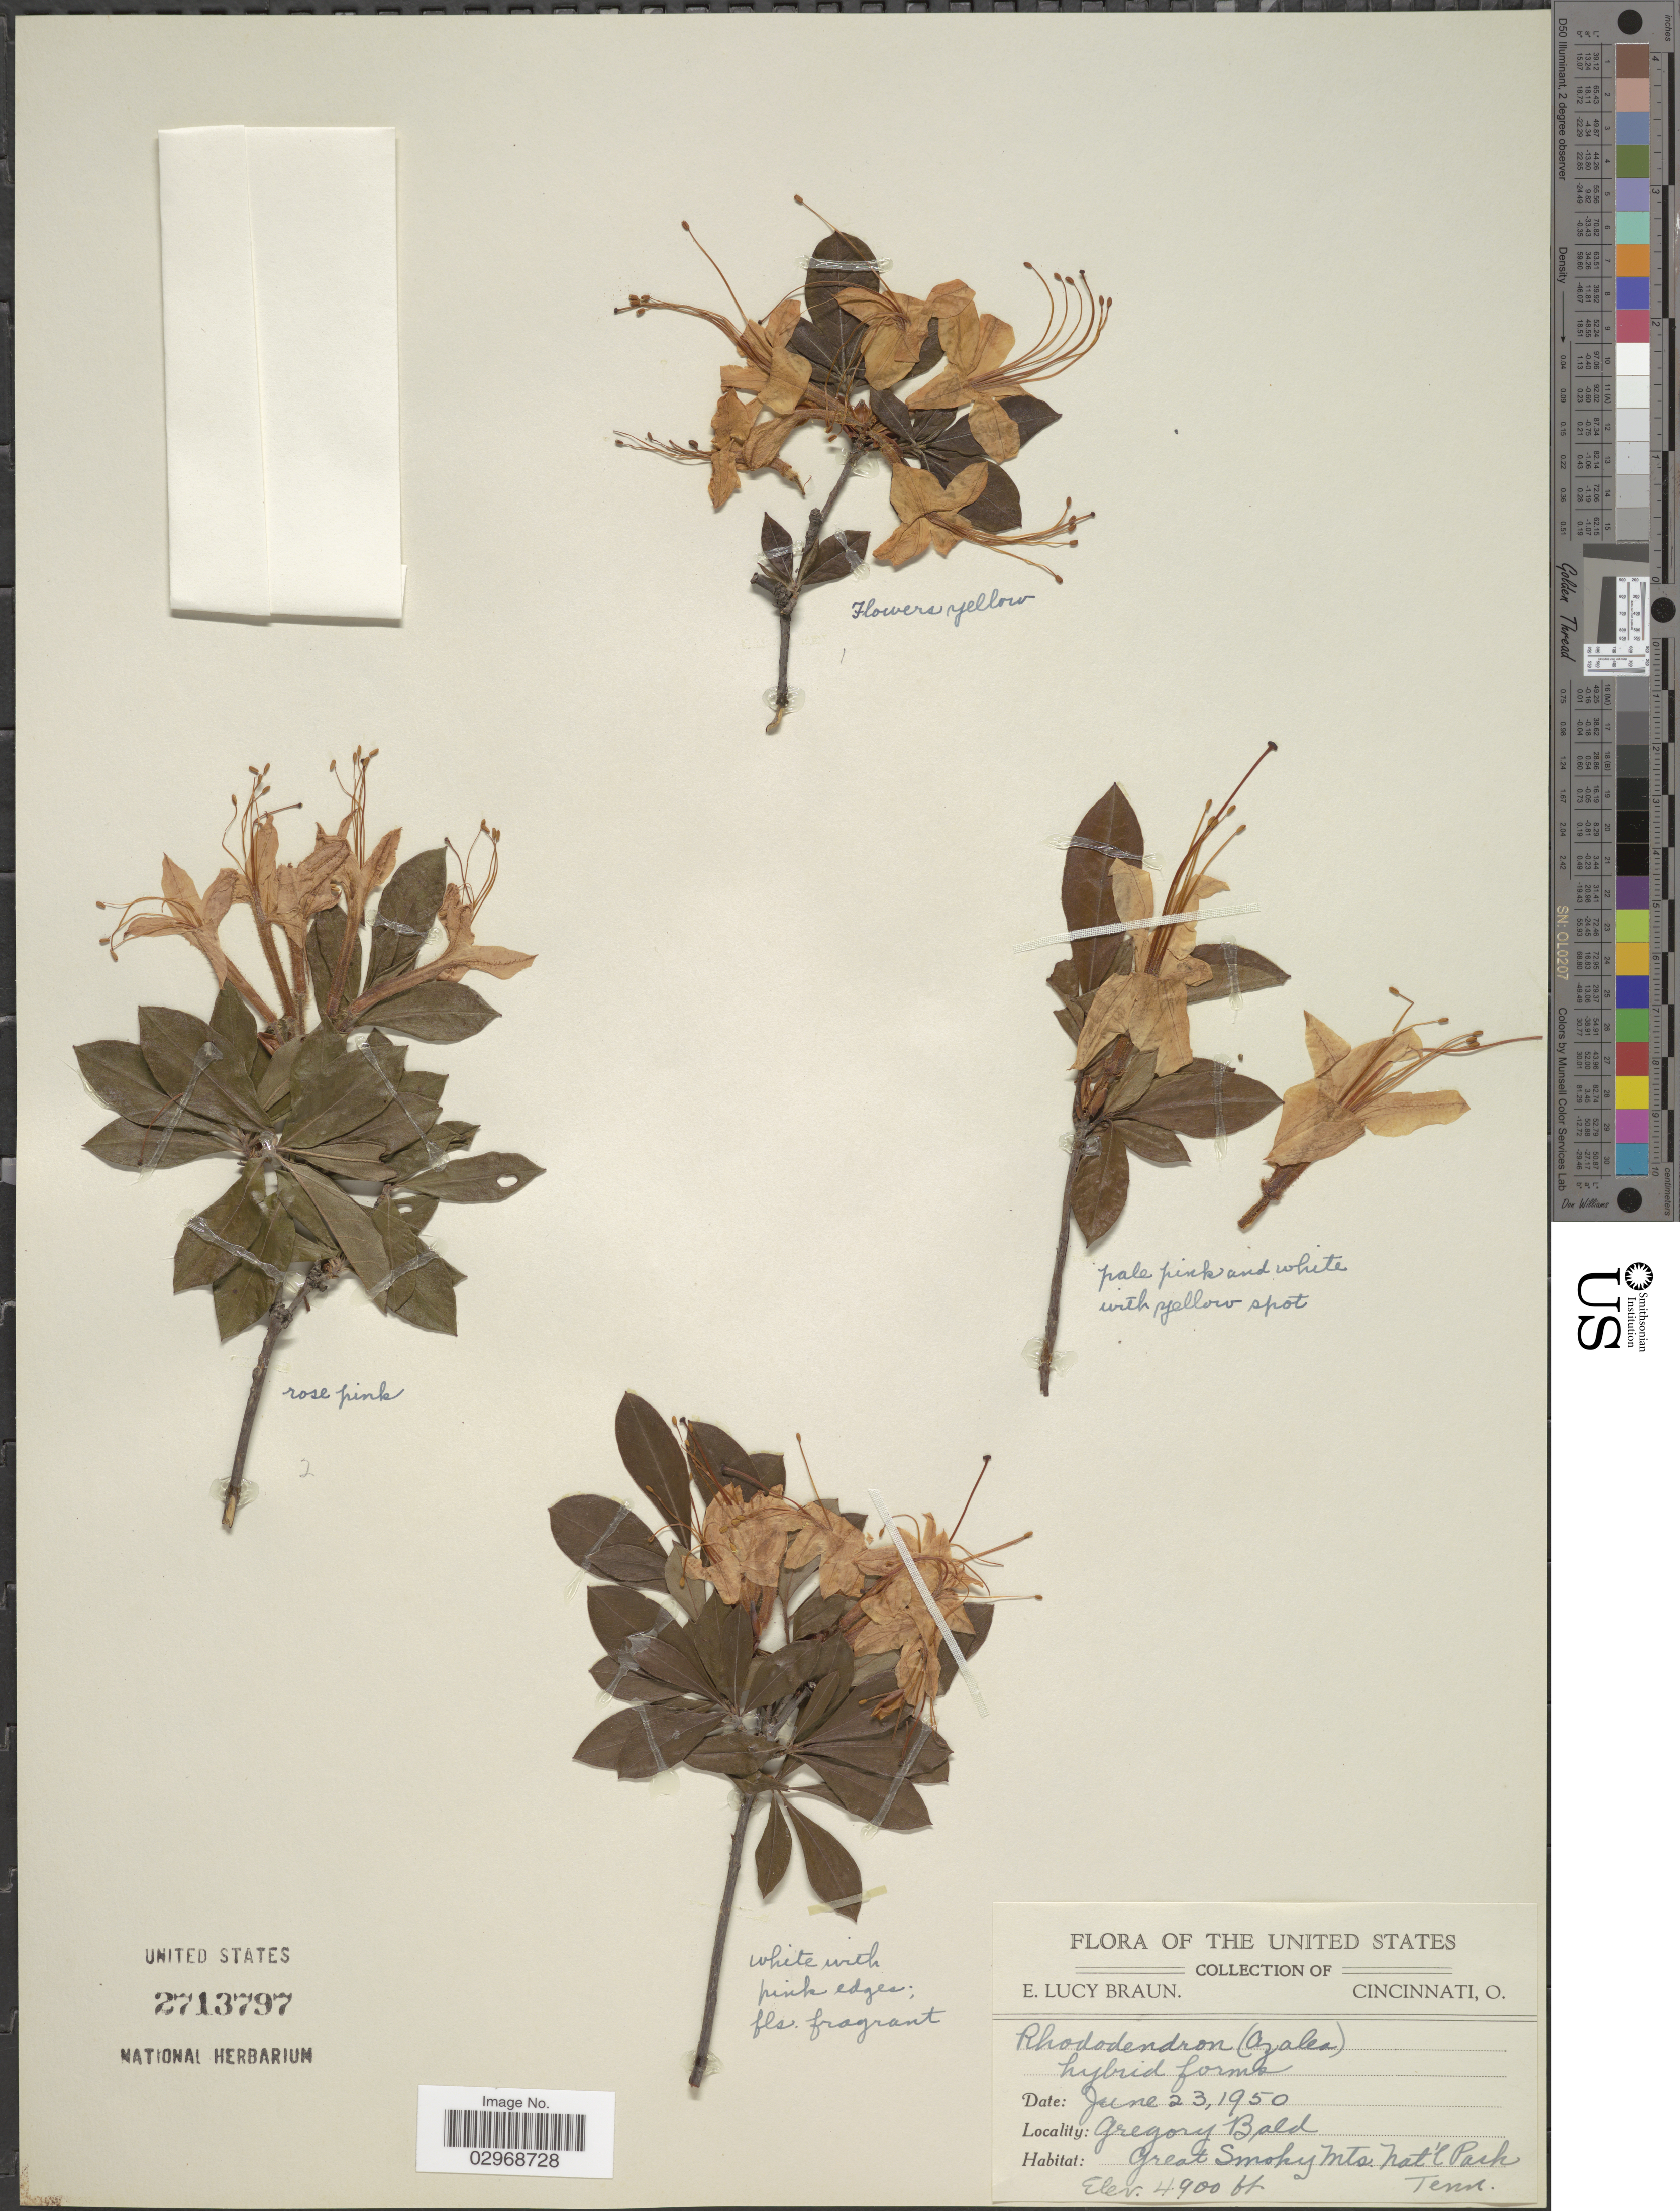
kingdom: Plantae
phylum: Tracheophyta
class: Magnoliopsida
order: Ericales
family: Ericaceae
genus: Rhododendron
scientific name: Rhododendron sp.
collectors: E. L. Braun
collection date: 1950-06-23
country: United States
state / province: Tennessee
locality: Gregory Bald, Great Smoky Mts., Nat'l Park, Tenn.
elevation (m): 1494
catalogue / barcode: US 2713797